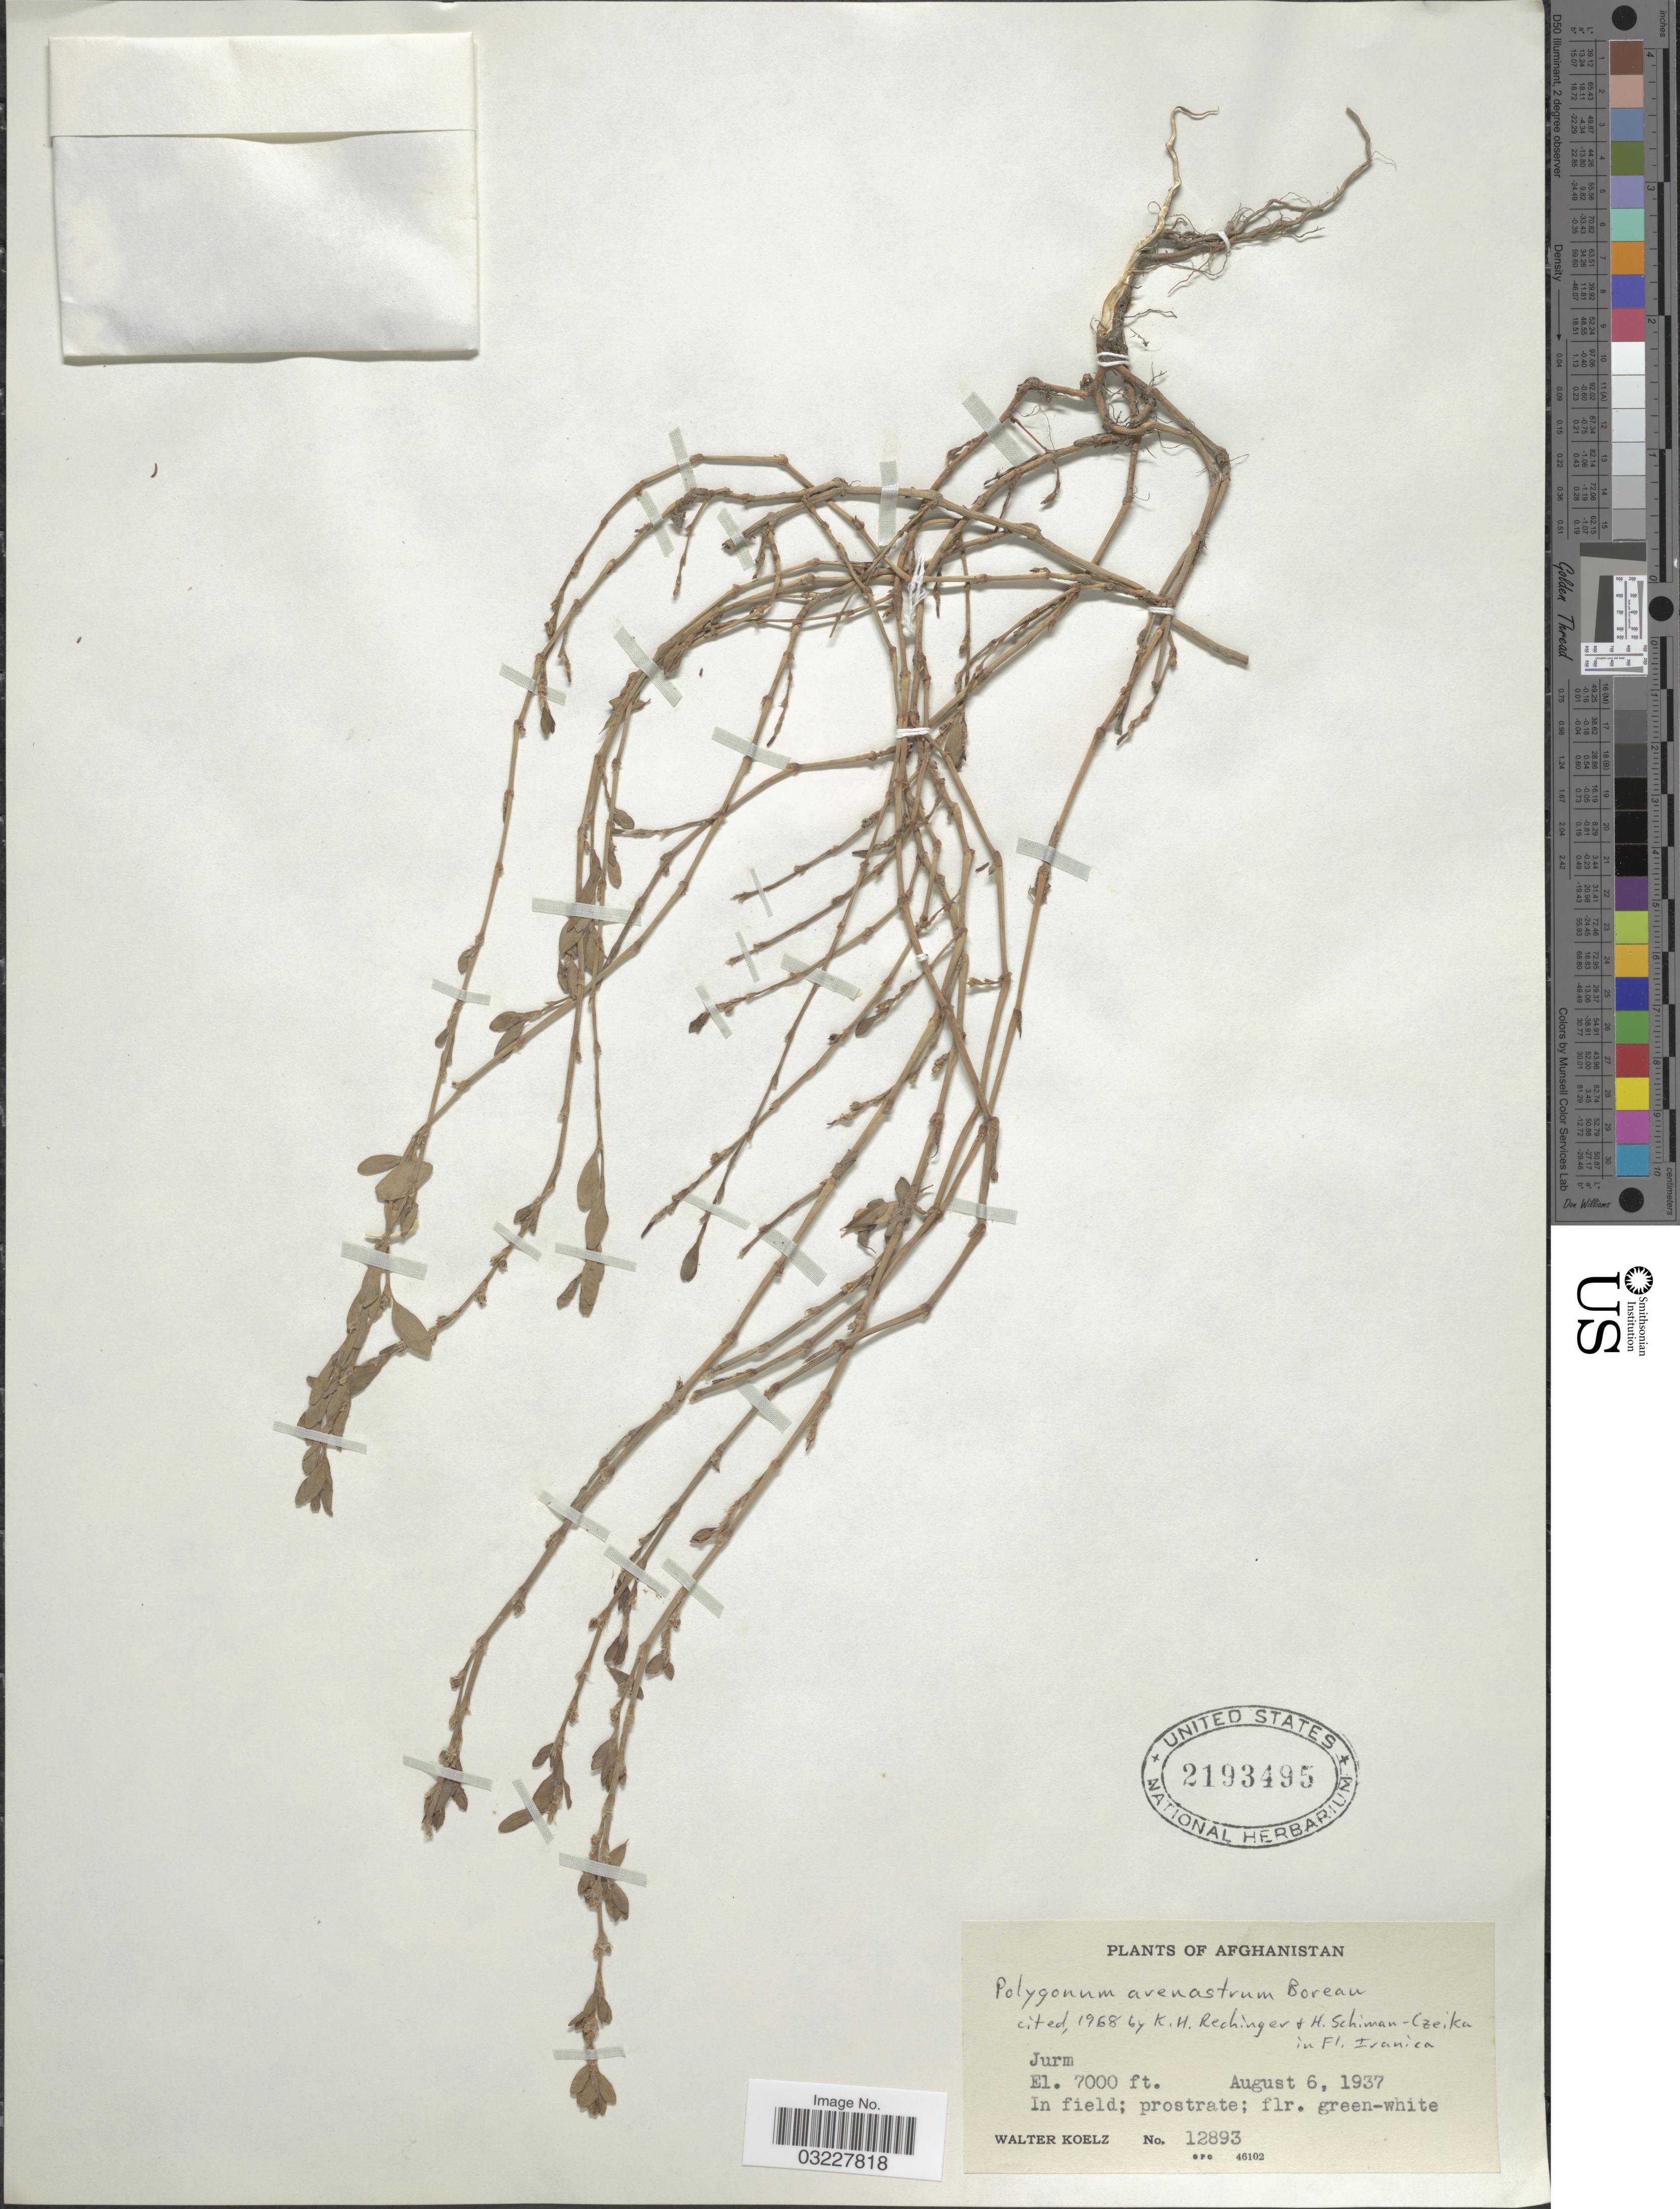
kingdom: Plantae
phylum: Tracheophyta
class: Magnoliopsida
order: Caryophyllales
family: Polygonaceae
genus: Polygonum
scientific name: Polygonum arenastrum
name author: Boreau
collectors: W. N. Koelz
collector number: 12893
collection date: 1937-08-06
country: Afghanistan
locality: Jurm.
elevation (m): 2134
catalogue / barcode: US 2193495